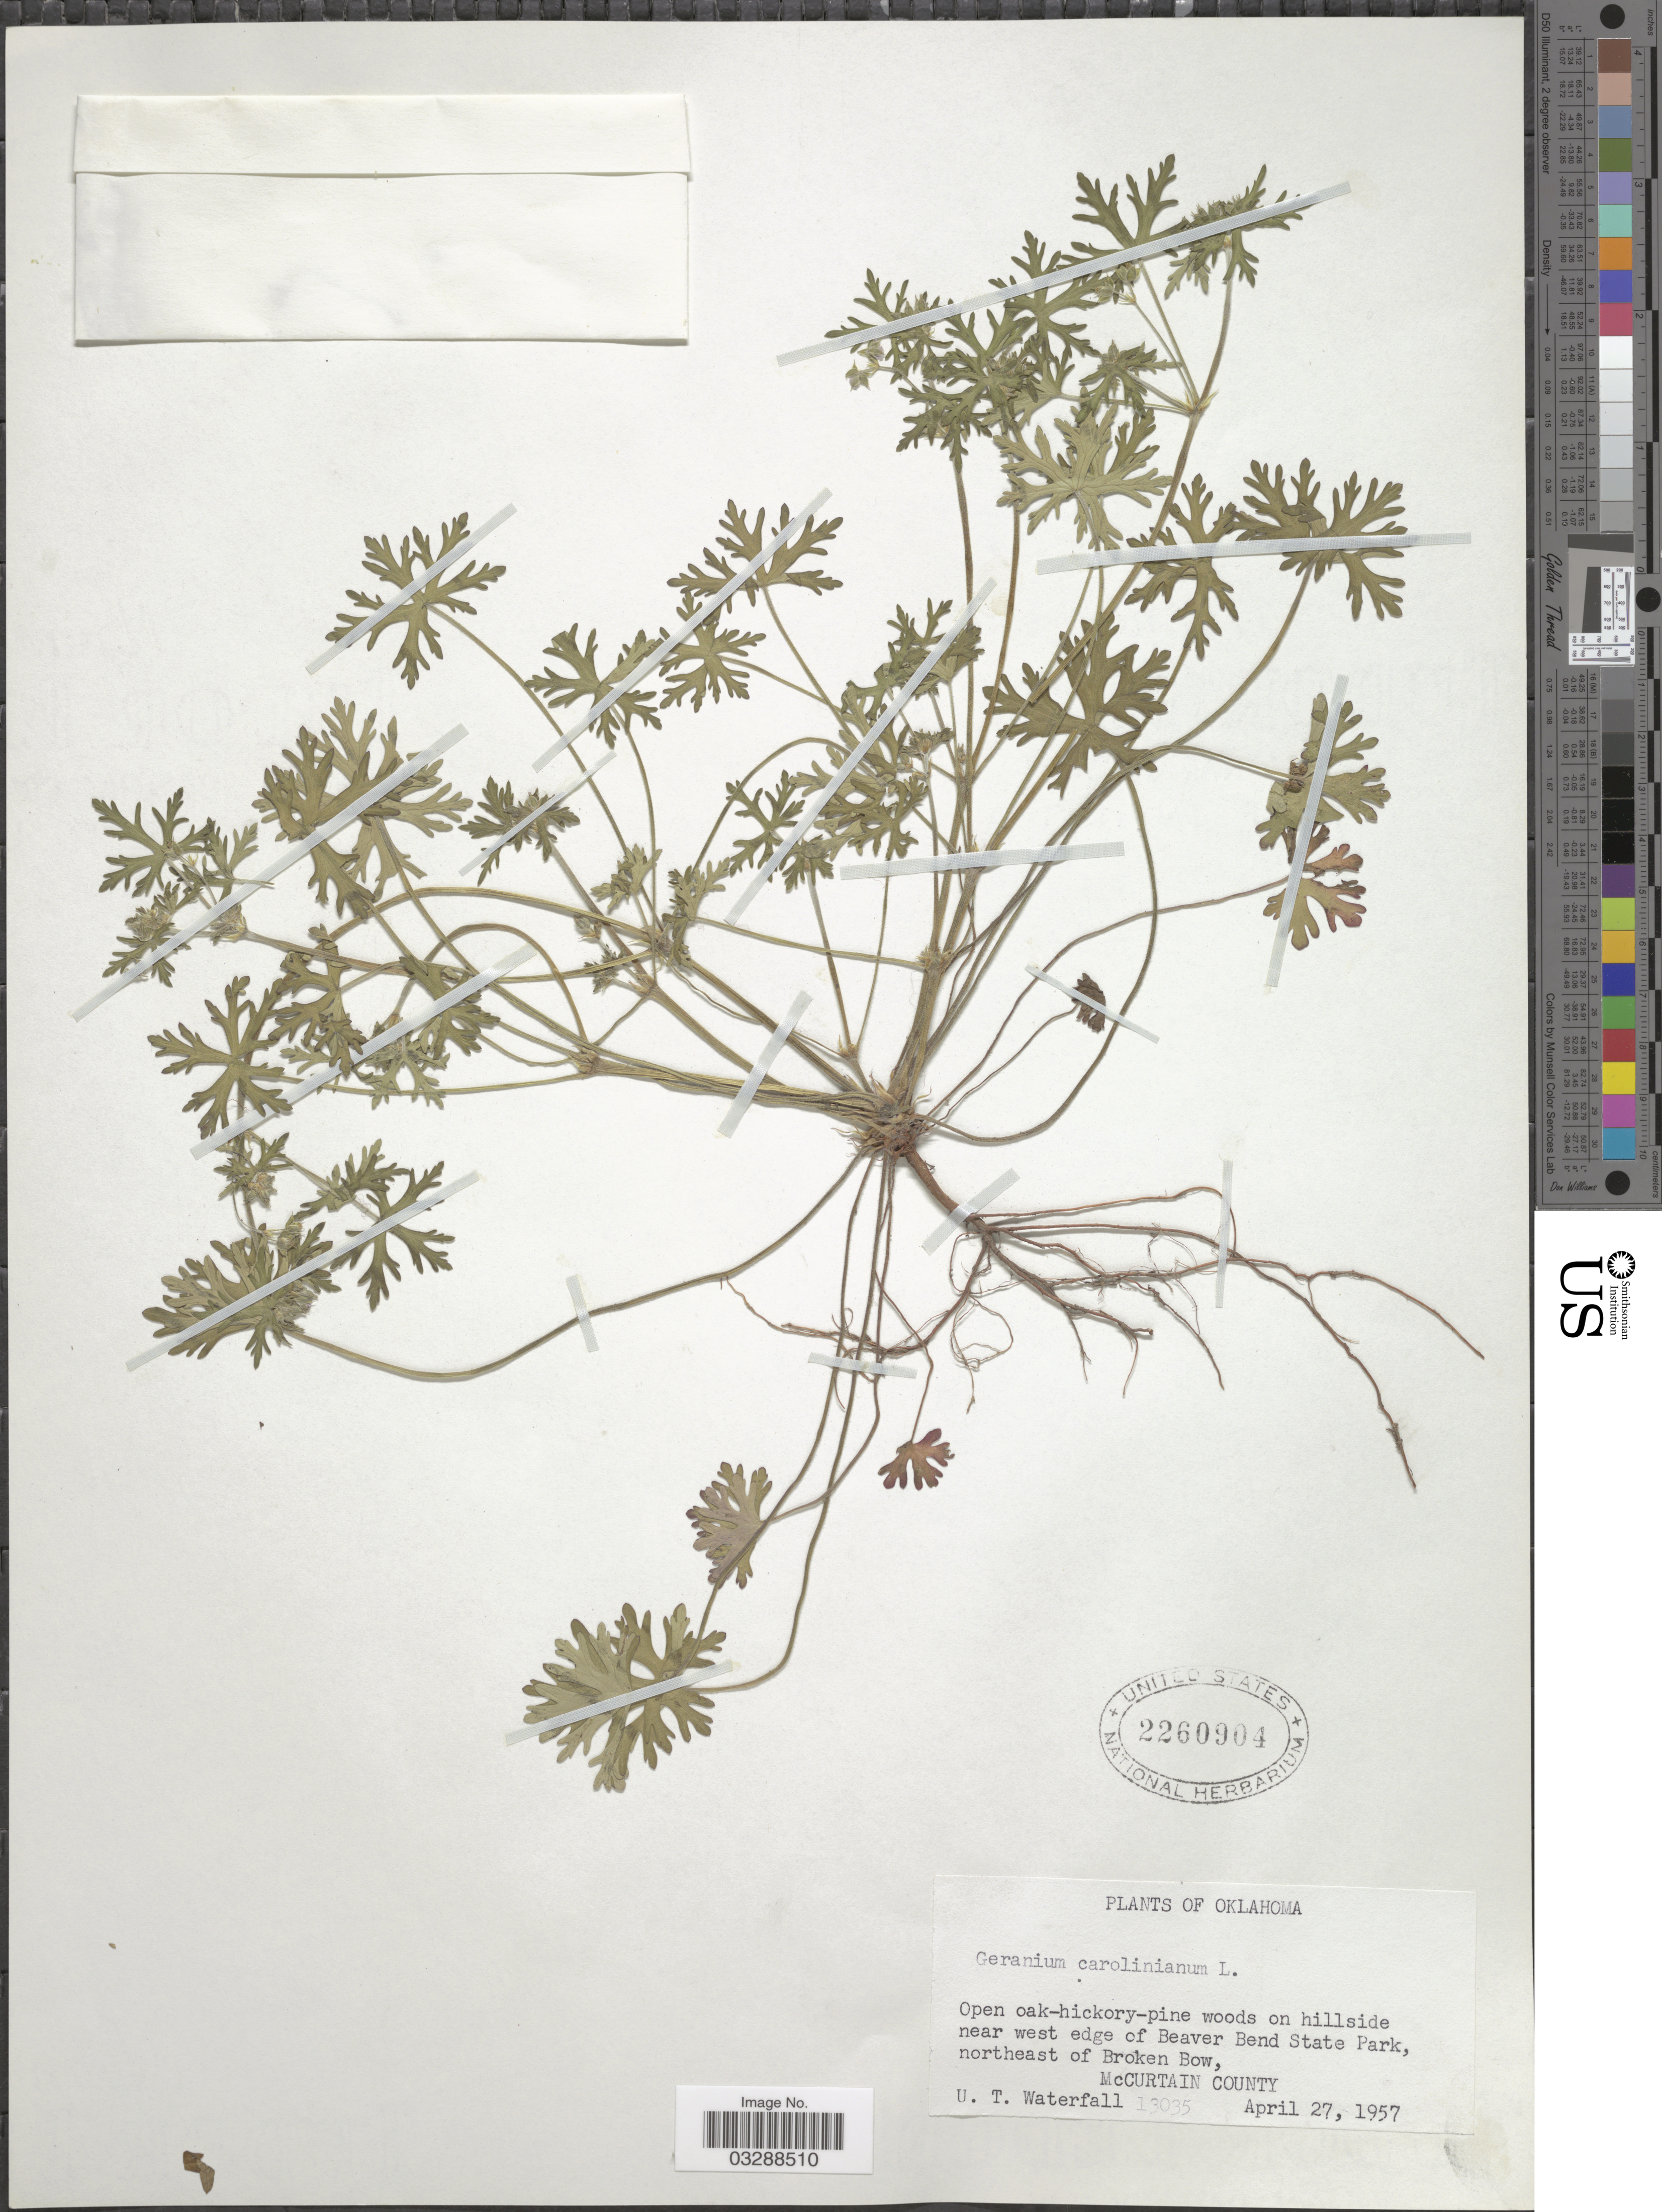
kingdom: Plantae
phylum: Tracheophyta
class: Magnoliopsida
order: Geraniales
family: Geraniaceae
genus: Geranium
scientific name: Geranium carolinianum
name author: L.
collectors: U. T. Waterfall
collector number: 13035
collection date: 1957-04-27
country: United States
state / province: Oklahoma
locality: On hillside near west edge of Beaver Bend State Park, northeast of Broken Bow, McCurtain County.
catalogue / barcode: US 2260904